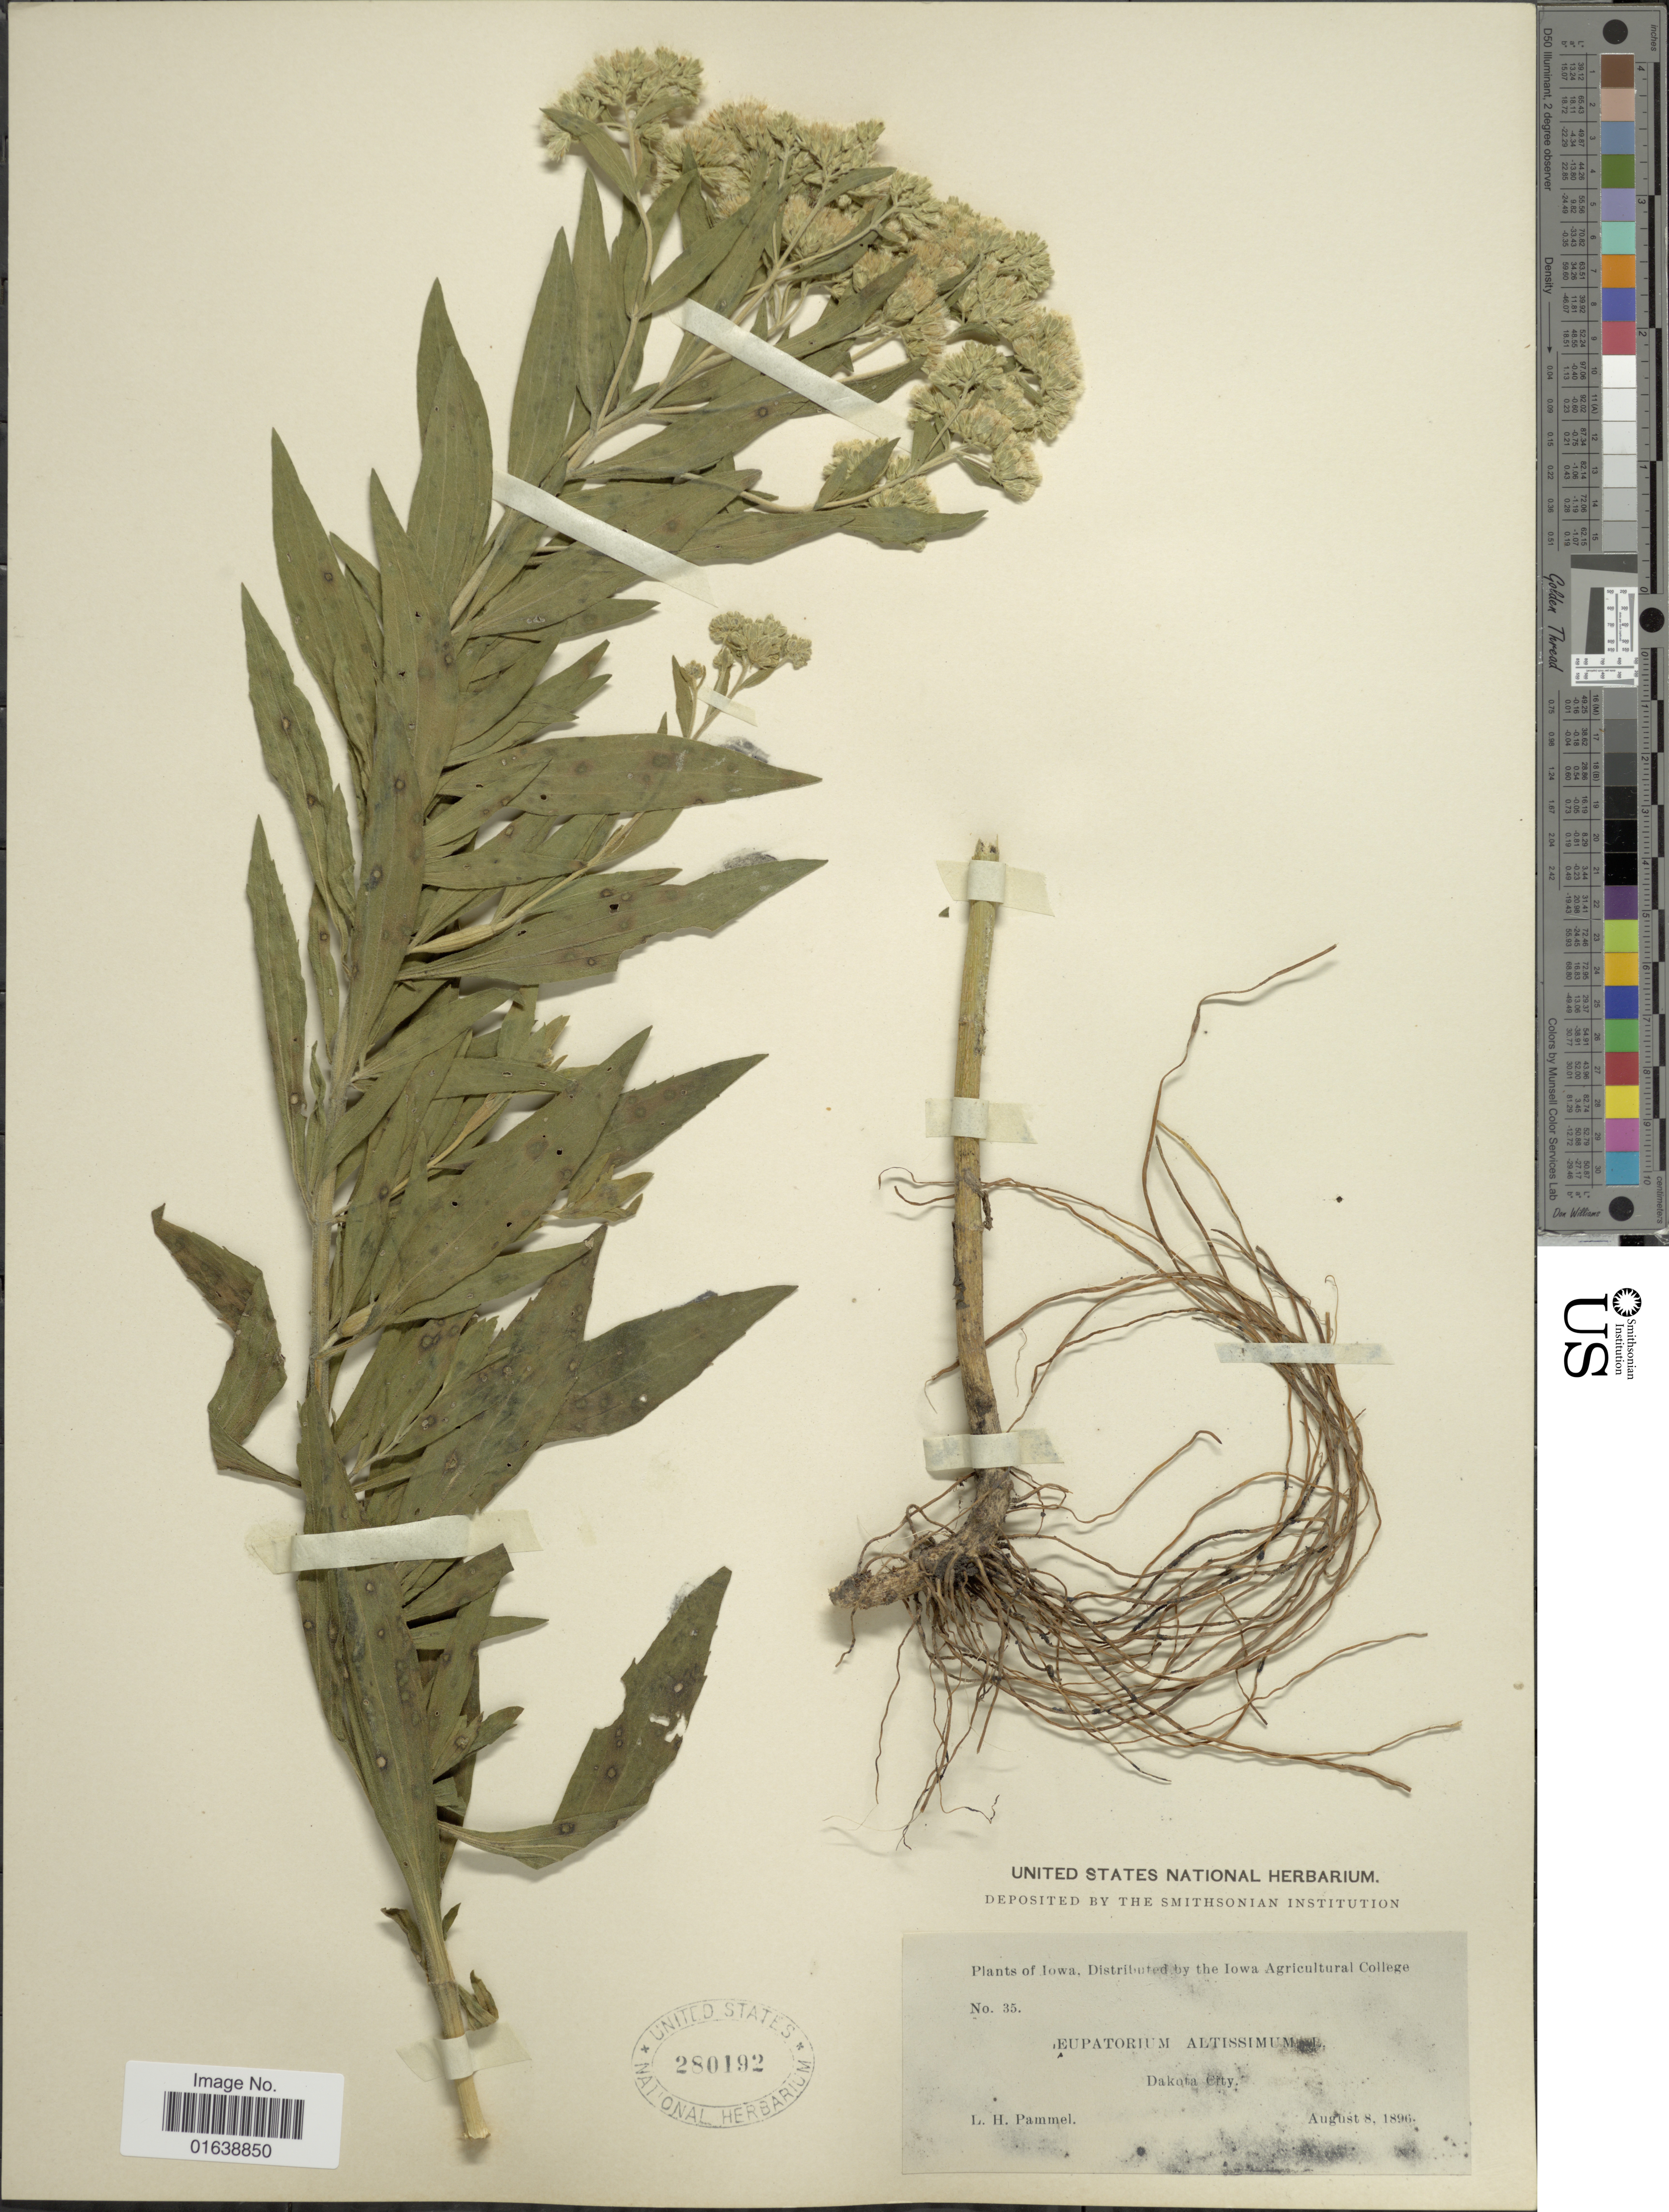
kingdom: Plantae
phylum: Tracheophyta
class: Magnoliopsida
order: Asterales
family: Asteraceae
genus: Eupatorium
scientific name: Eupatorium altissimum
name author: L.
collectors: L. Pammel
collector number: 35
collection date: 1896-08-08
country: United States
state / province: Iowa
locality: Dakota City.. Iowa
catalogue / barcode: US 280192